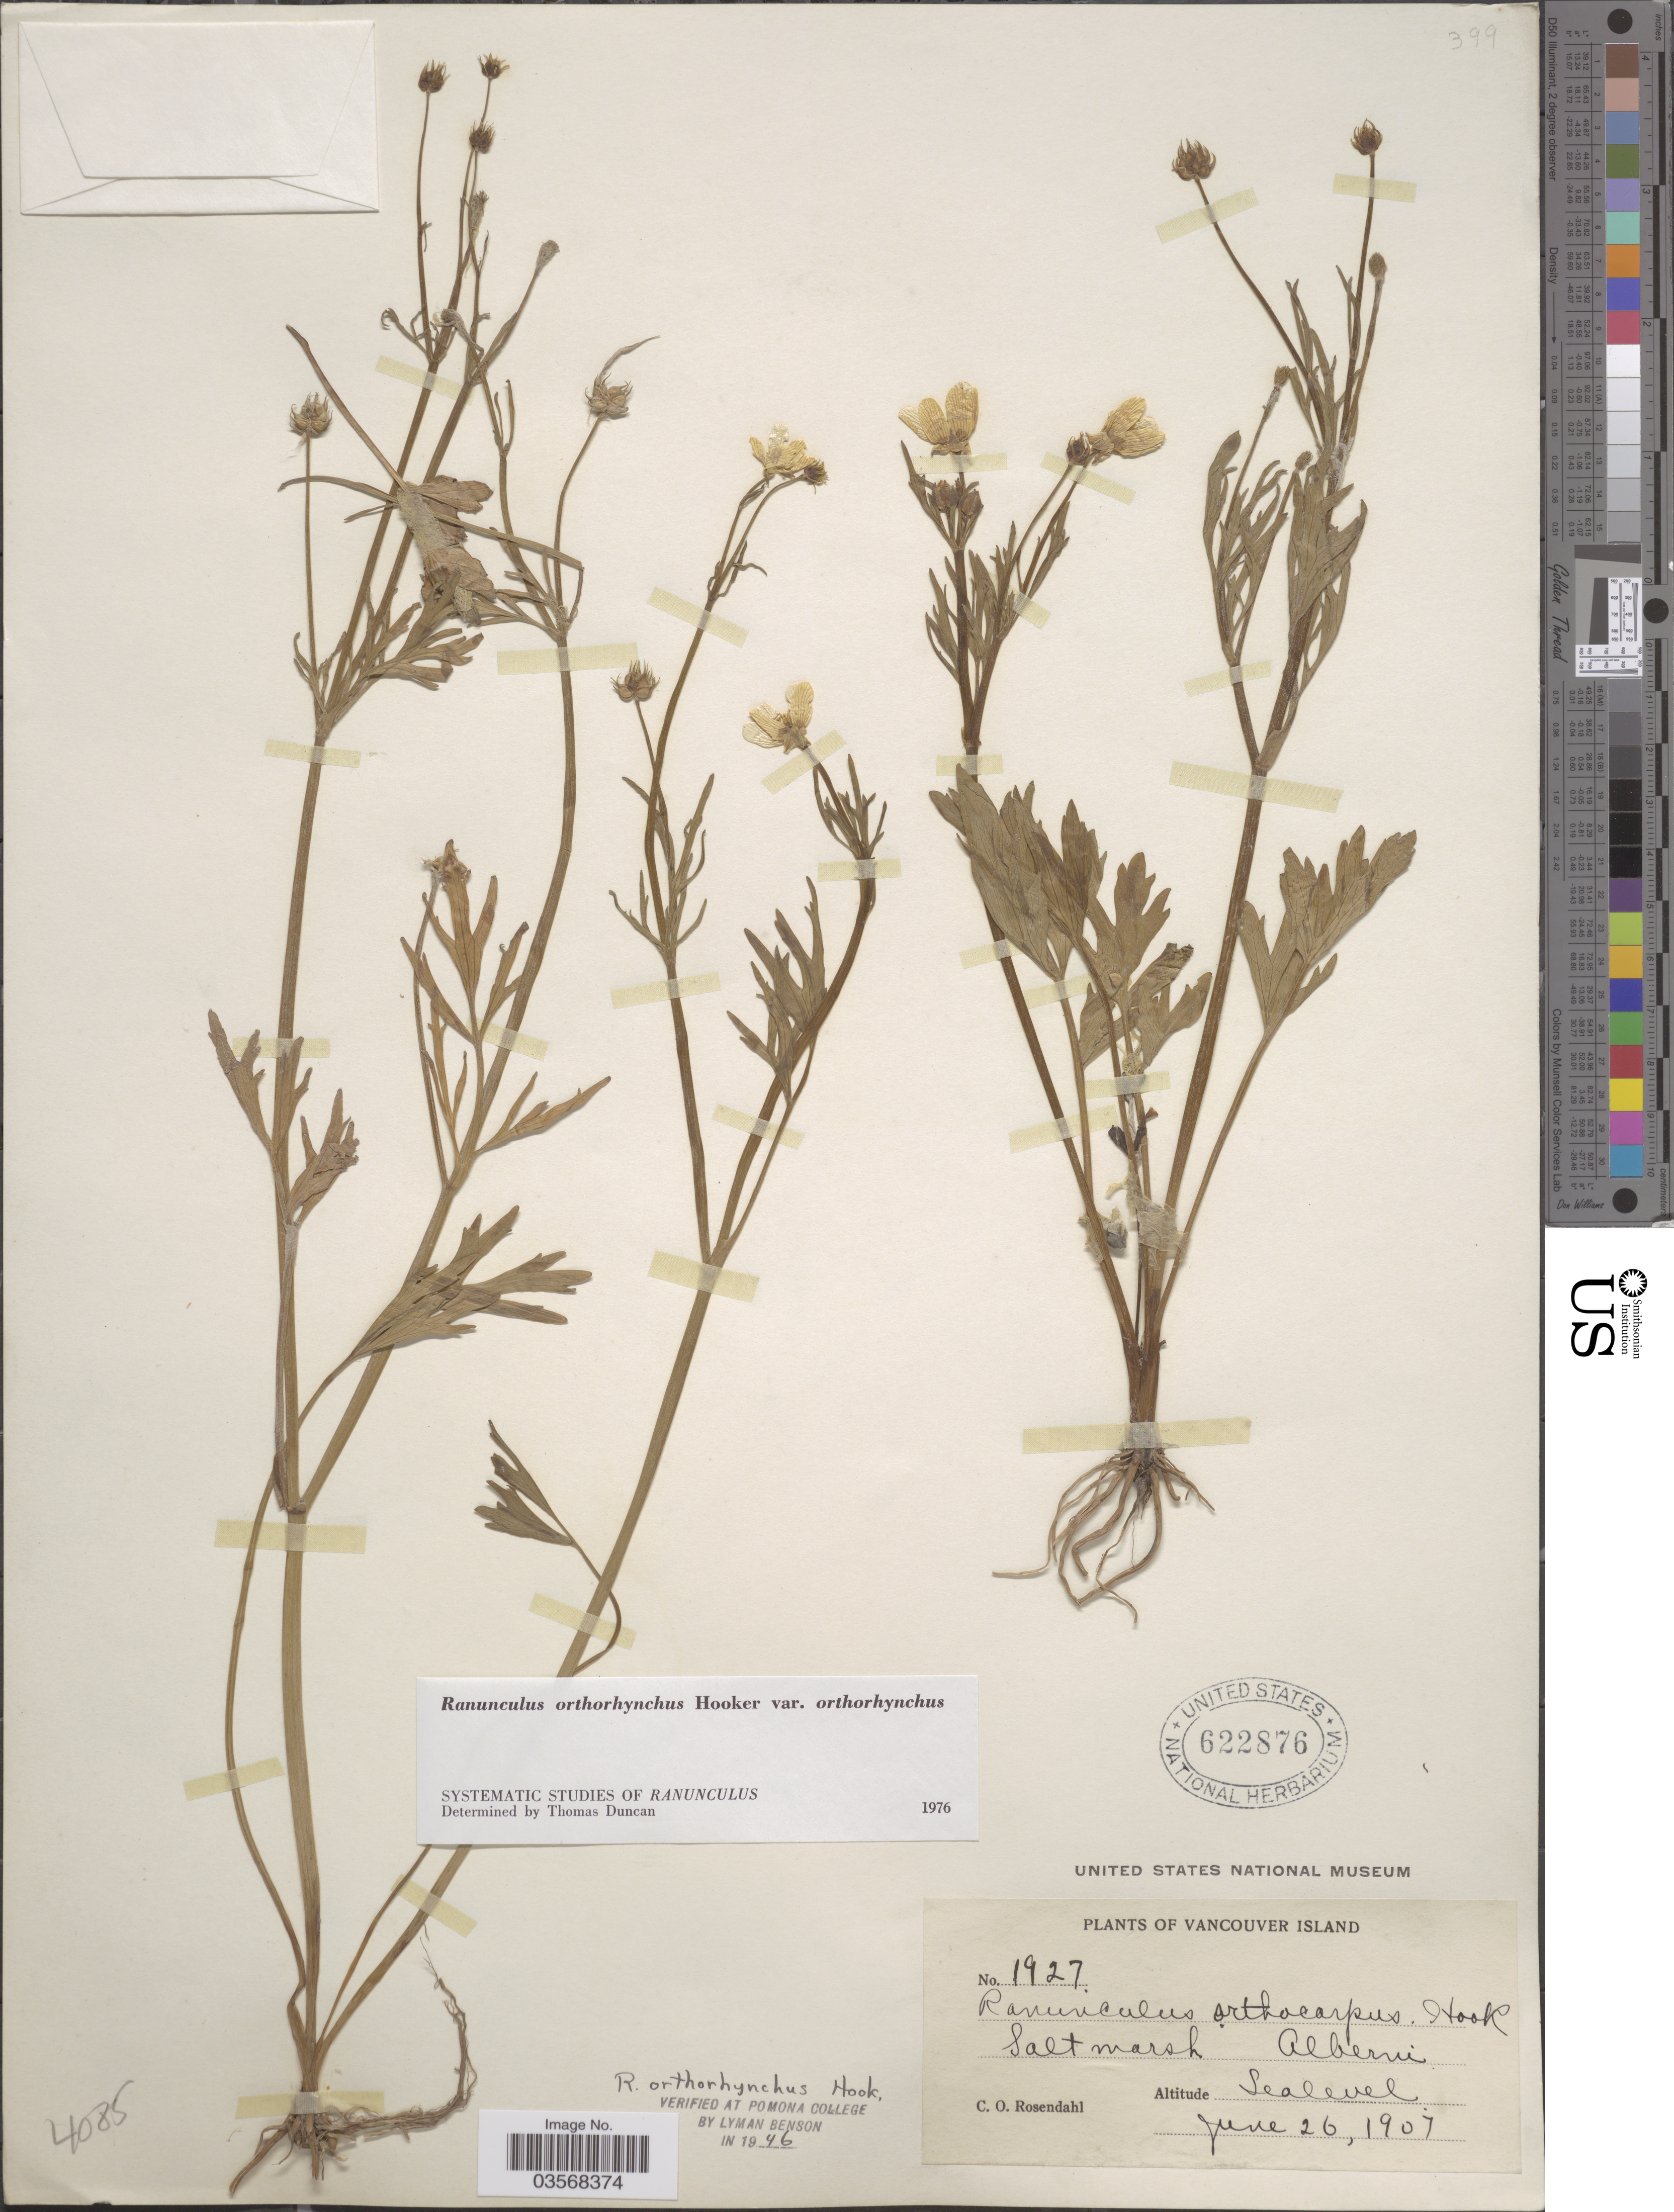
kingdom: Plantae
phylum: Tracheophyta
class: Magnoliopsida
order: Ranunculales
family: Ranunculaceae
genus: Ranunculus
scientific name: Ranunculus orthorhynchus var. orthorhynchus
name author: Hook.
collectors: C. O. Rosendahl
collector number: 1927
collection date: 1907-06-26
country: Canada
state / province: British Columbia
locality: Vancouver Island. Salt marsh. Alberni.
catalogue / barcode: US 622876